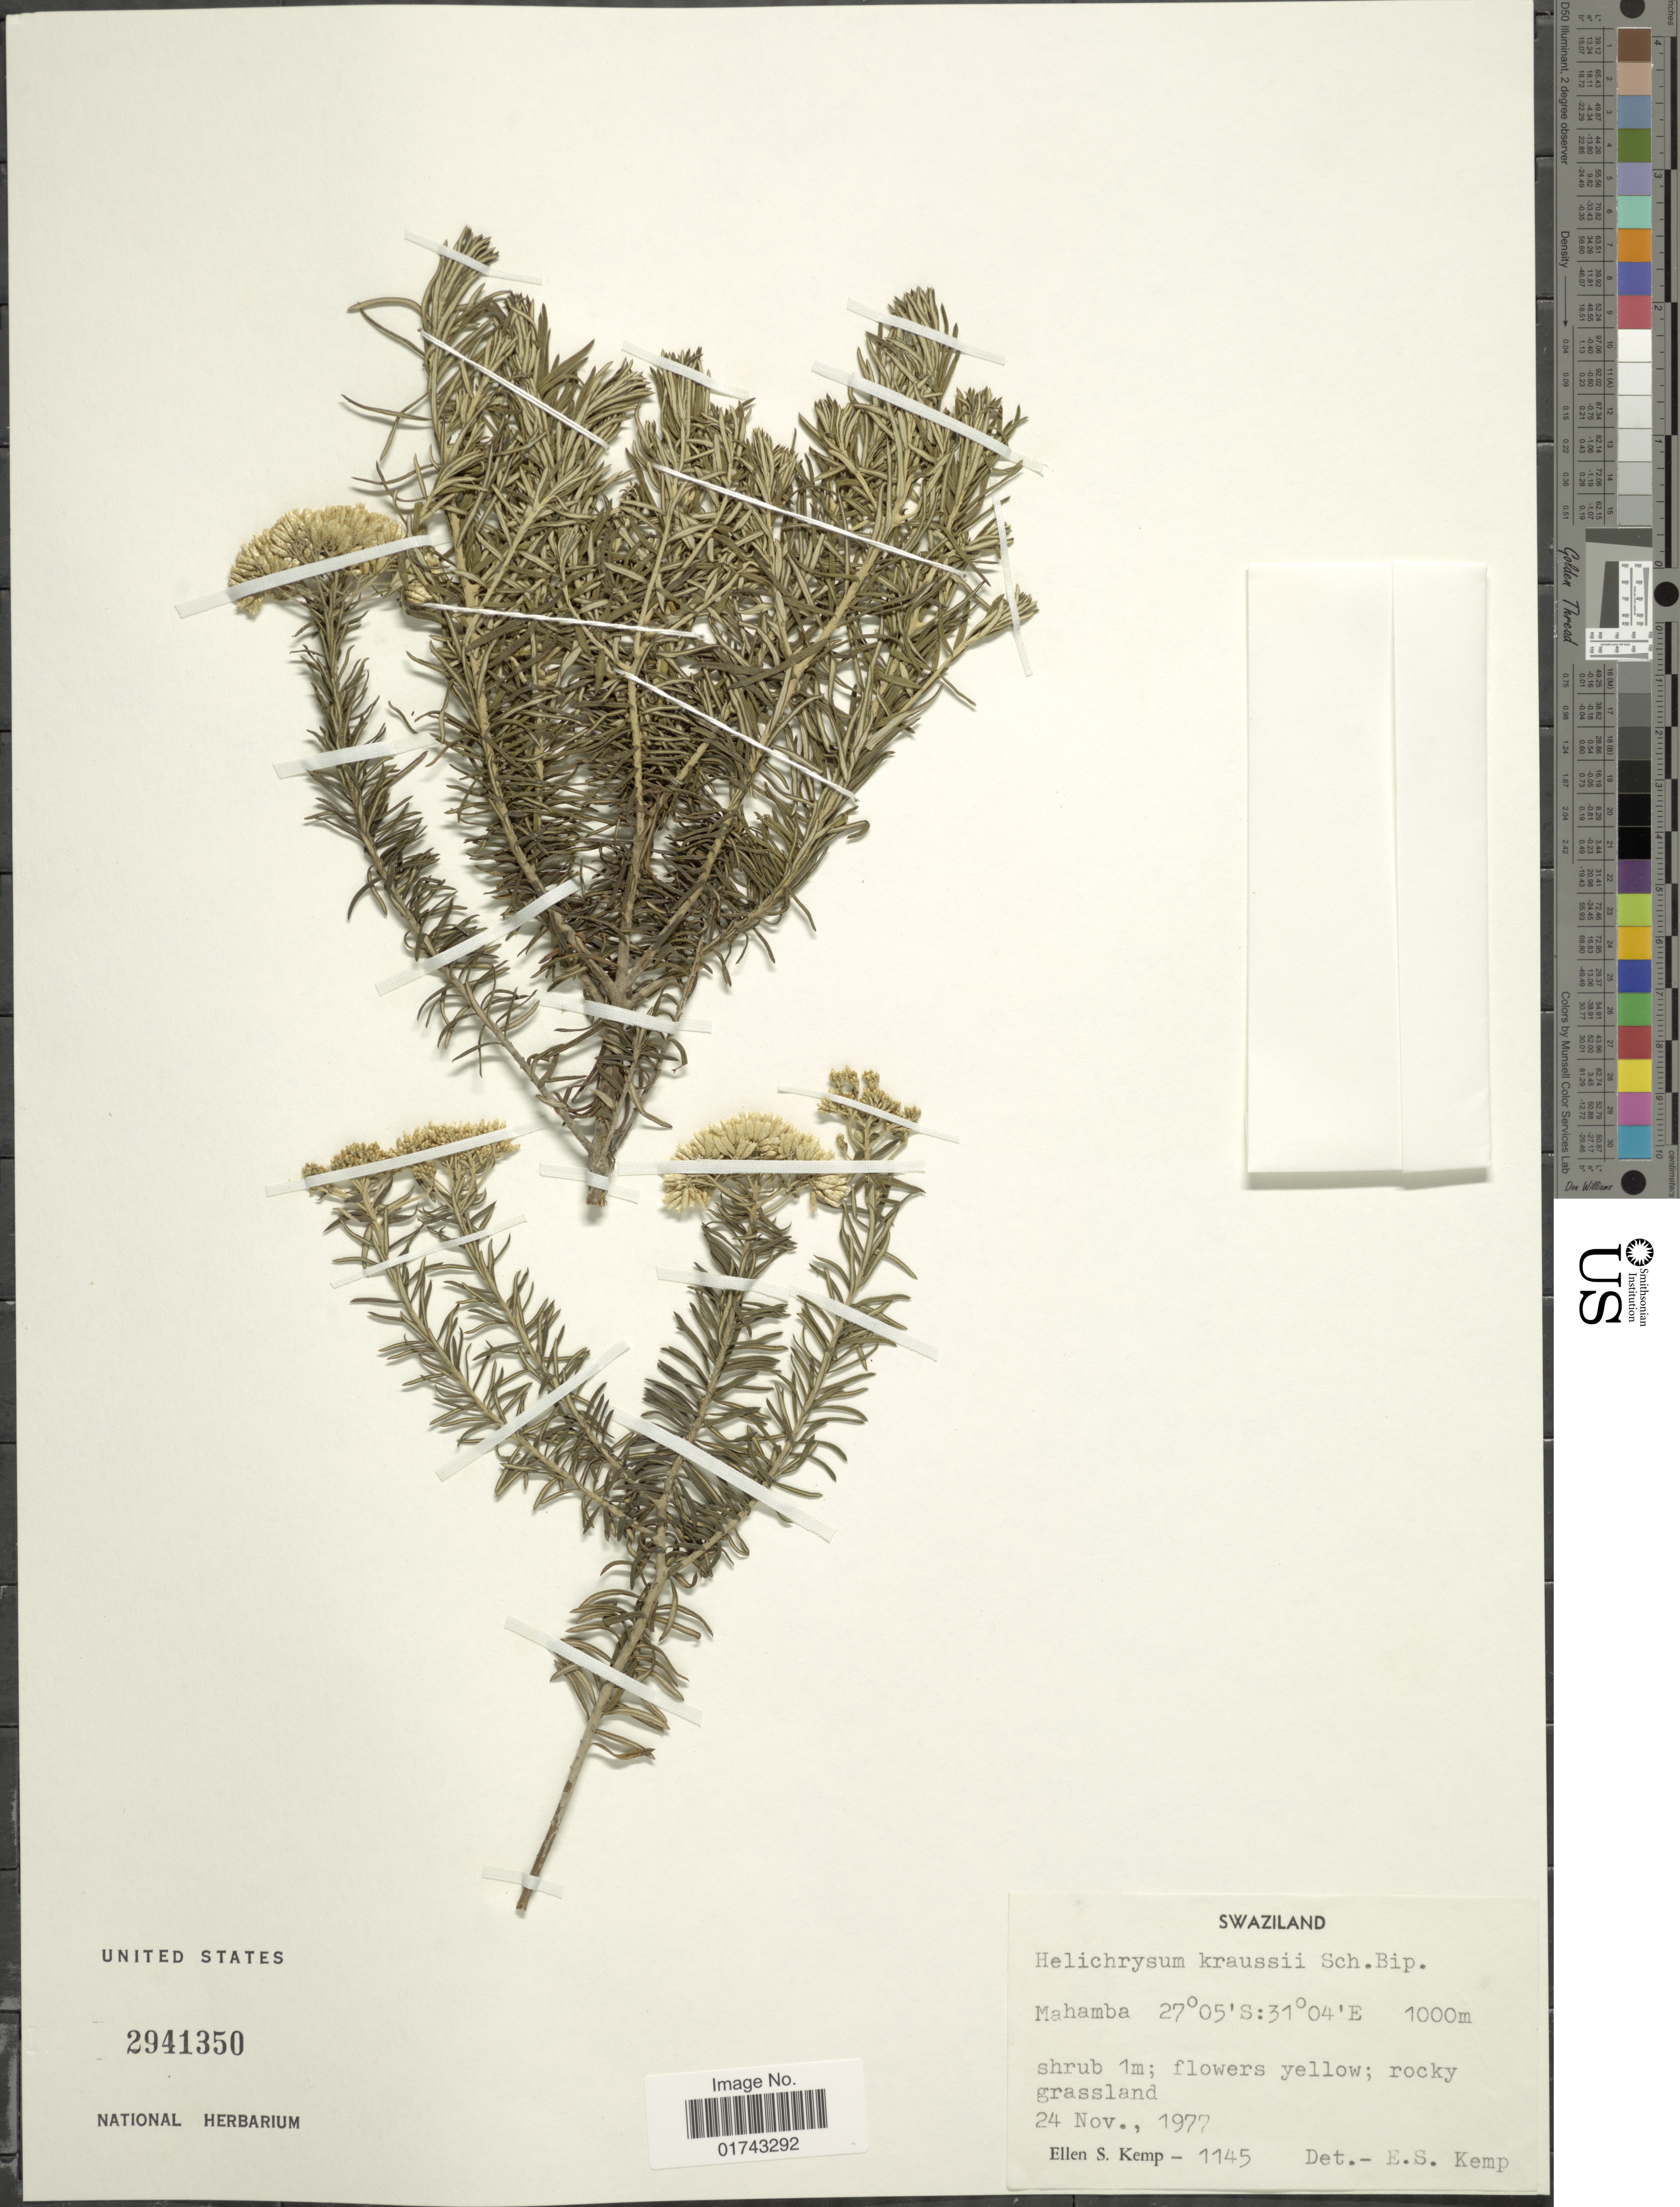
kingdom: Plantae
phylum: Tracheophyta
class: Magnoliopsida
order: Asterales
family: Asteraceae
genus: Helichrysum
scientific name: Helichrysum kraussii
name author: Sch. Bip.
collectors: E. S. Kemp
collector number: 1145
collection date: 1977-11-24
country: Eswatini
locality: Mahamba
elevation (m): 1000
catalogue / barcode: US 2941350